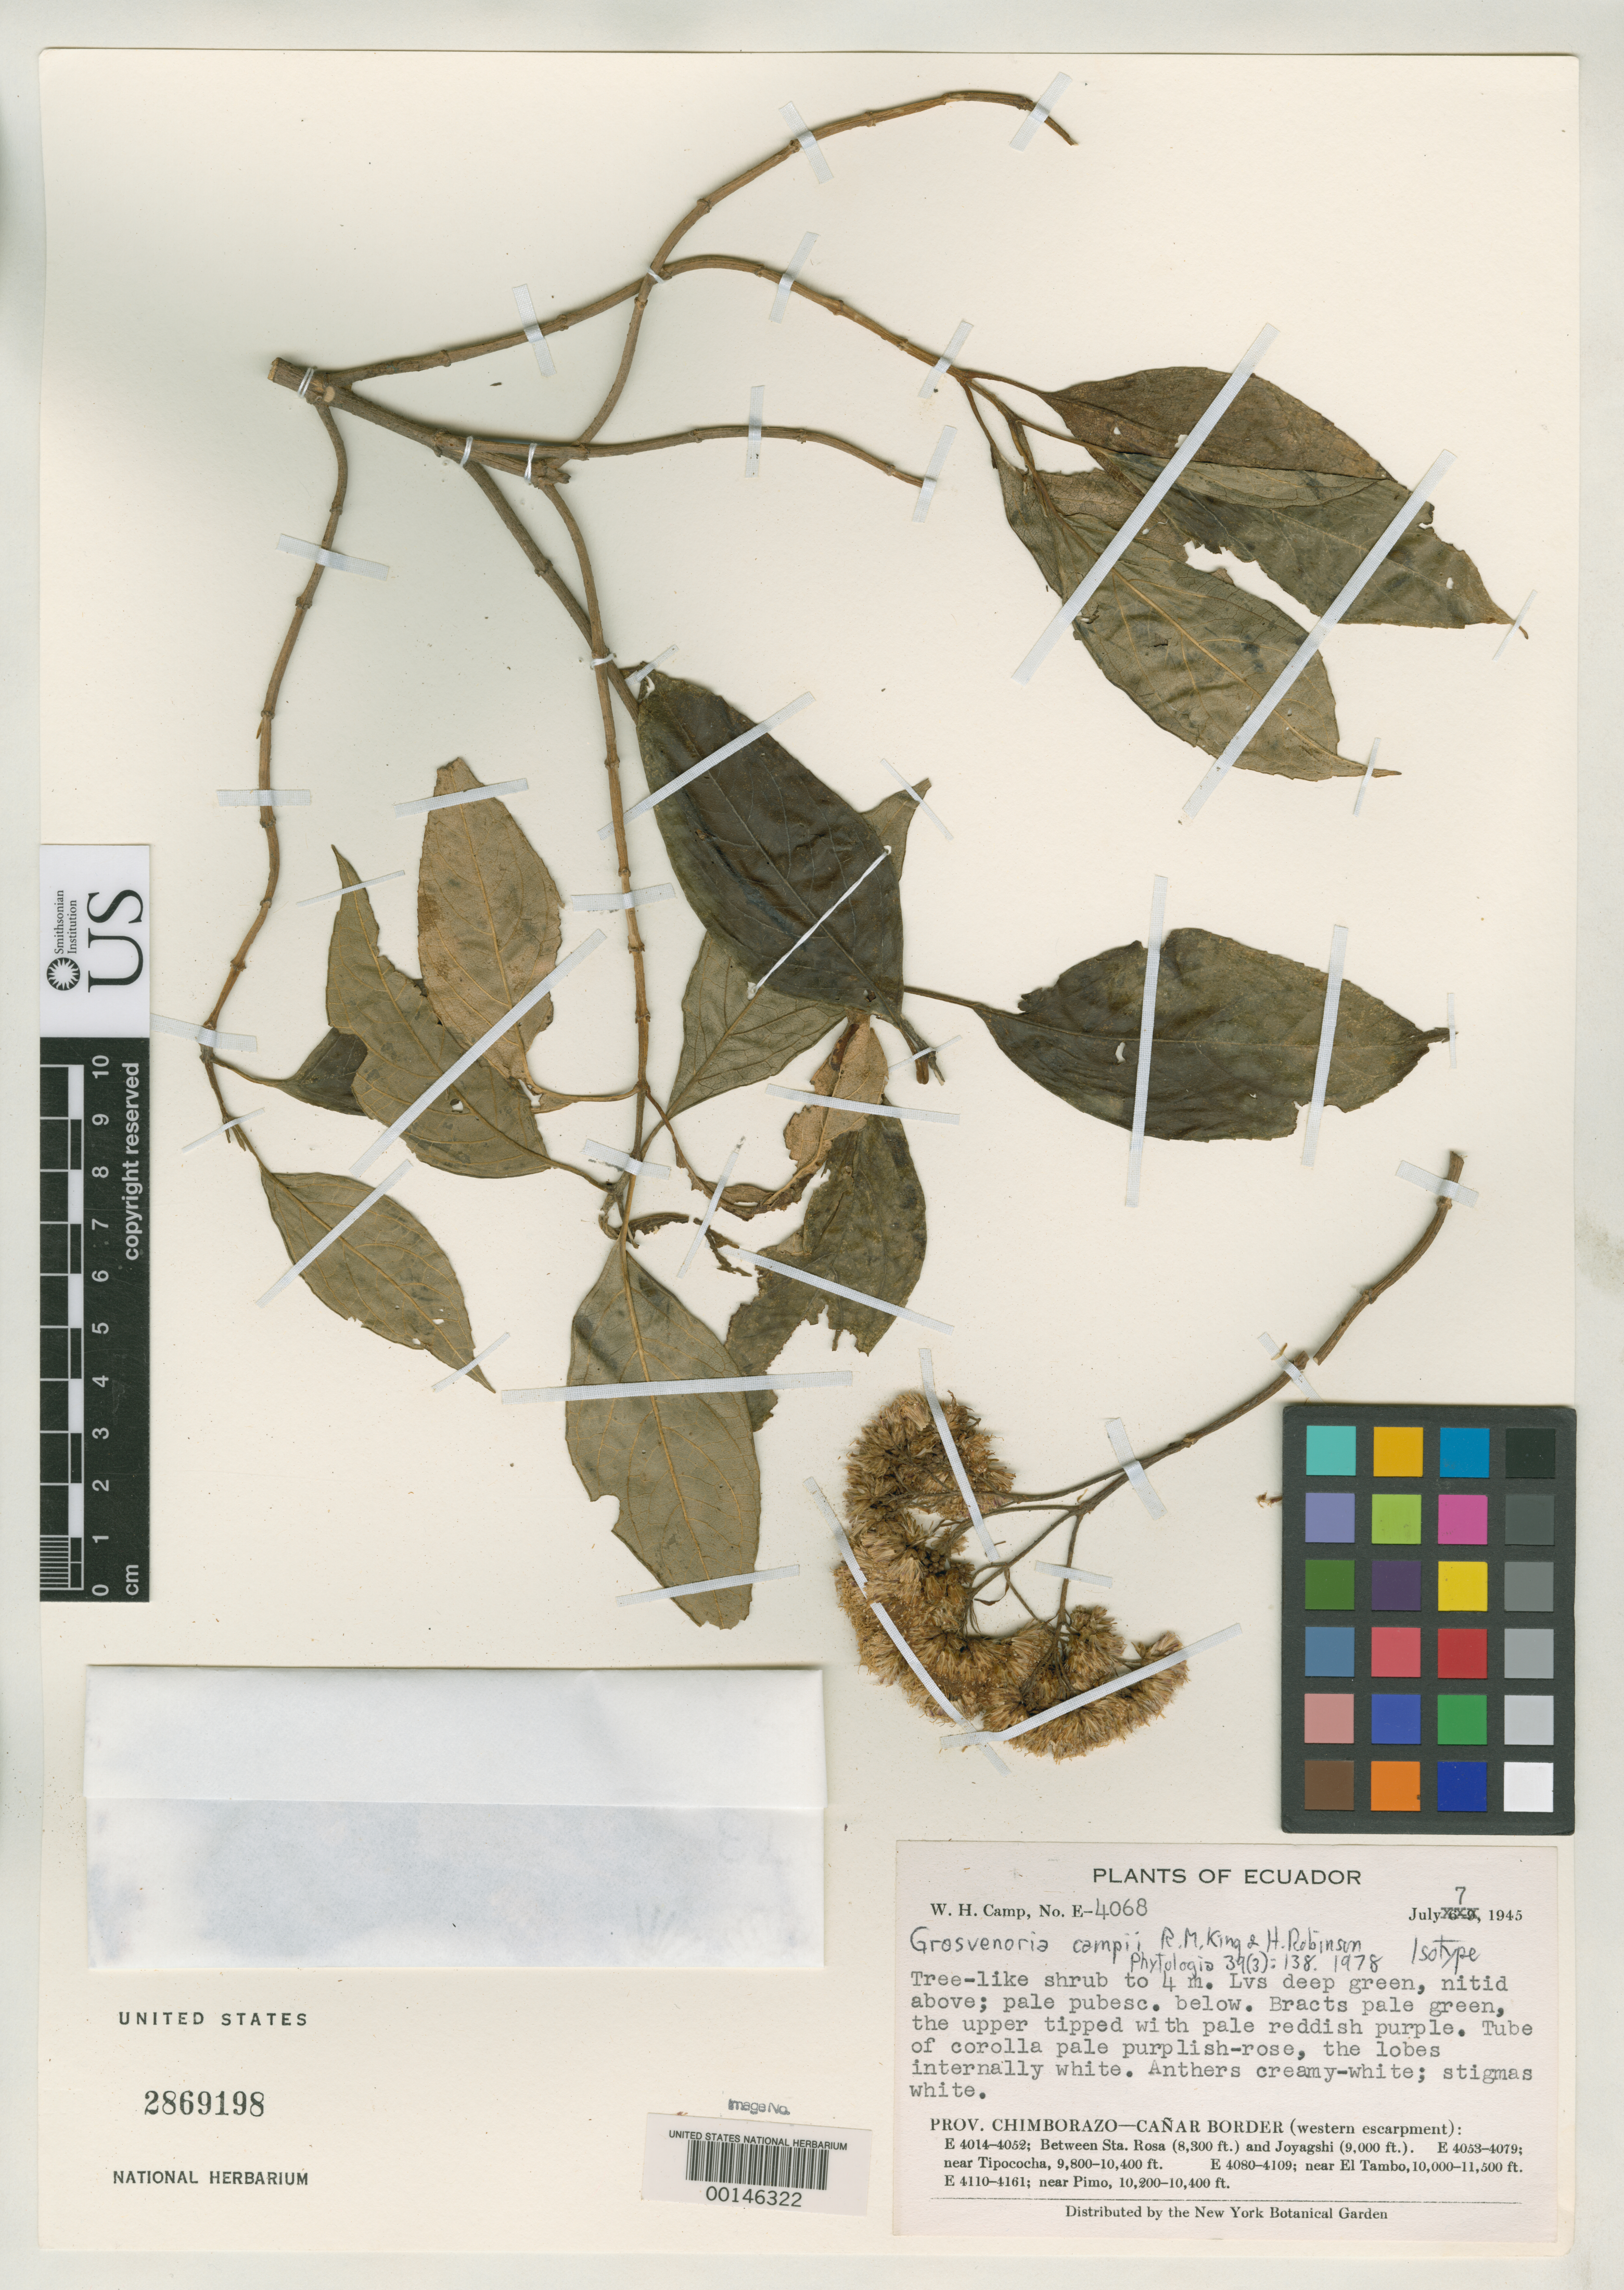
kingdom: Plantae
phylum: Tracheophyta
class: Magnoliopsida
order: Asterales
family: Asteraceae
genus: Grosvenoria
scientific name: Grosvenoria campii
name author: R.M. King & H. Rob.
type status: Isotype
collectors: W. H. Camp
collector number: E-4068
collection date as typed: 07 Jul 1945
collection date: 1945-07-07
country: Ecuador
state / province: Cañar / Chimborazo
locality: Near Tipocacha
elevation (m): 2987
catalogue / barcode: US 2869198